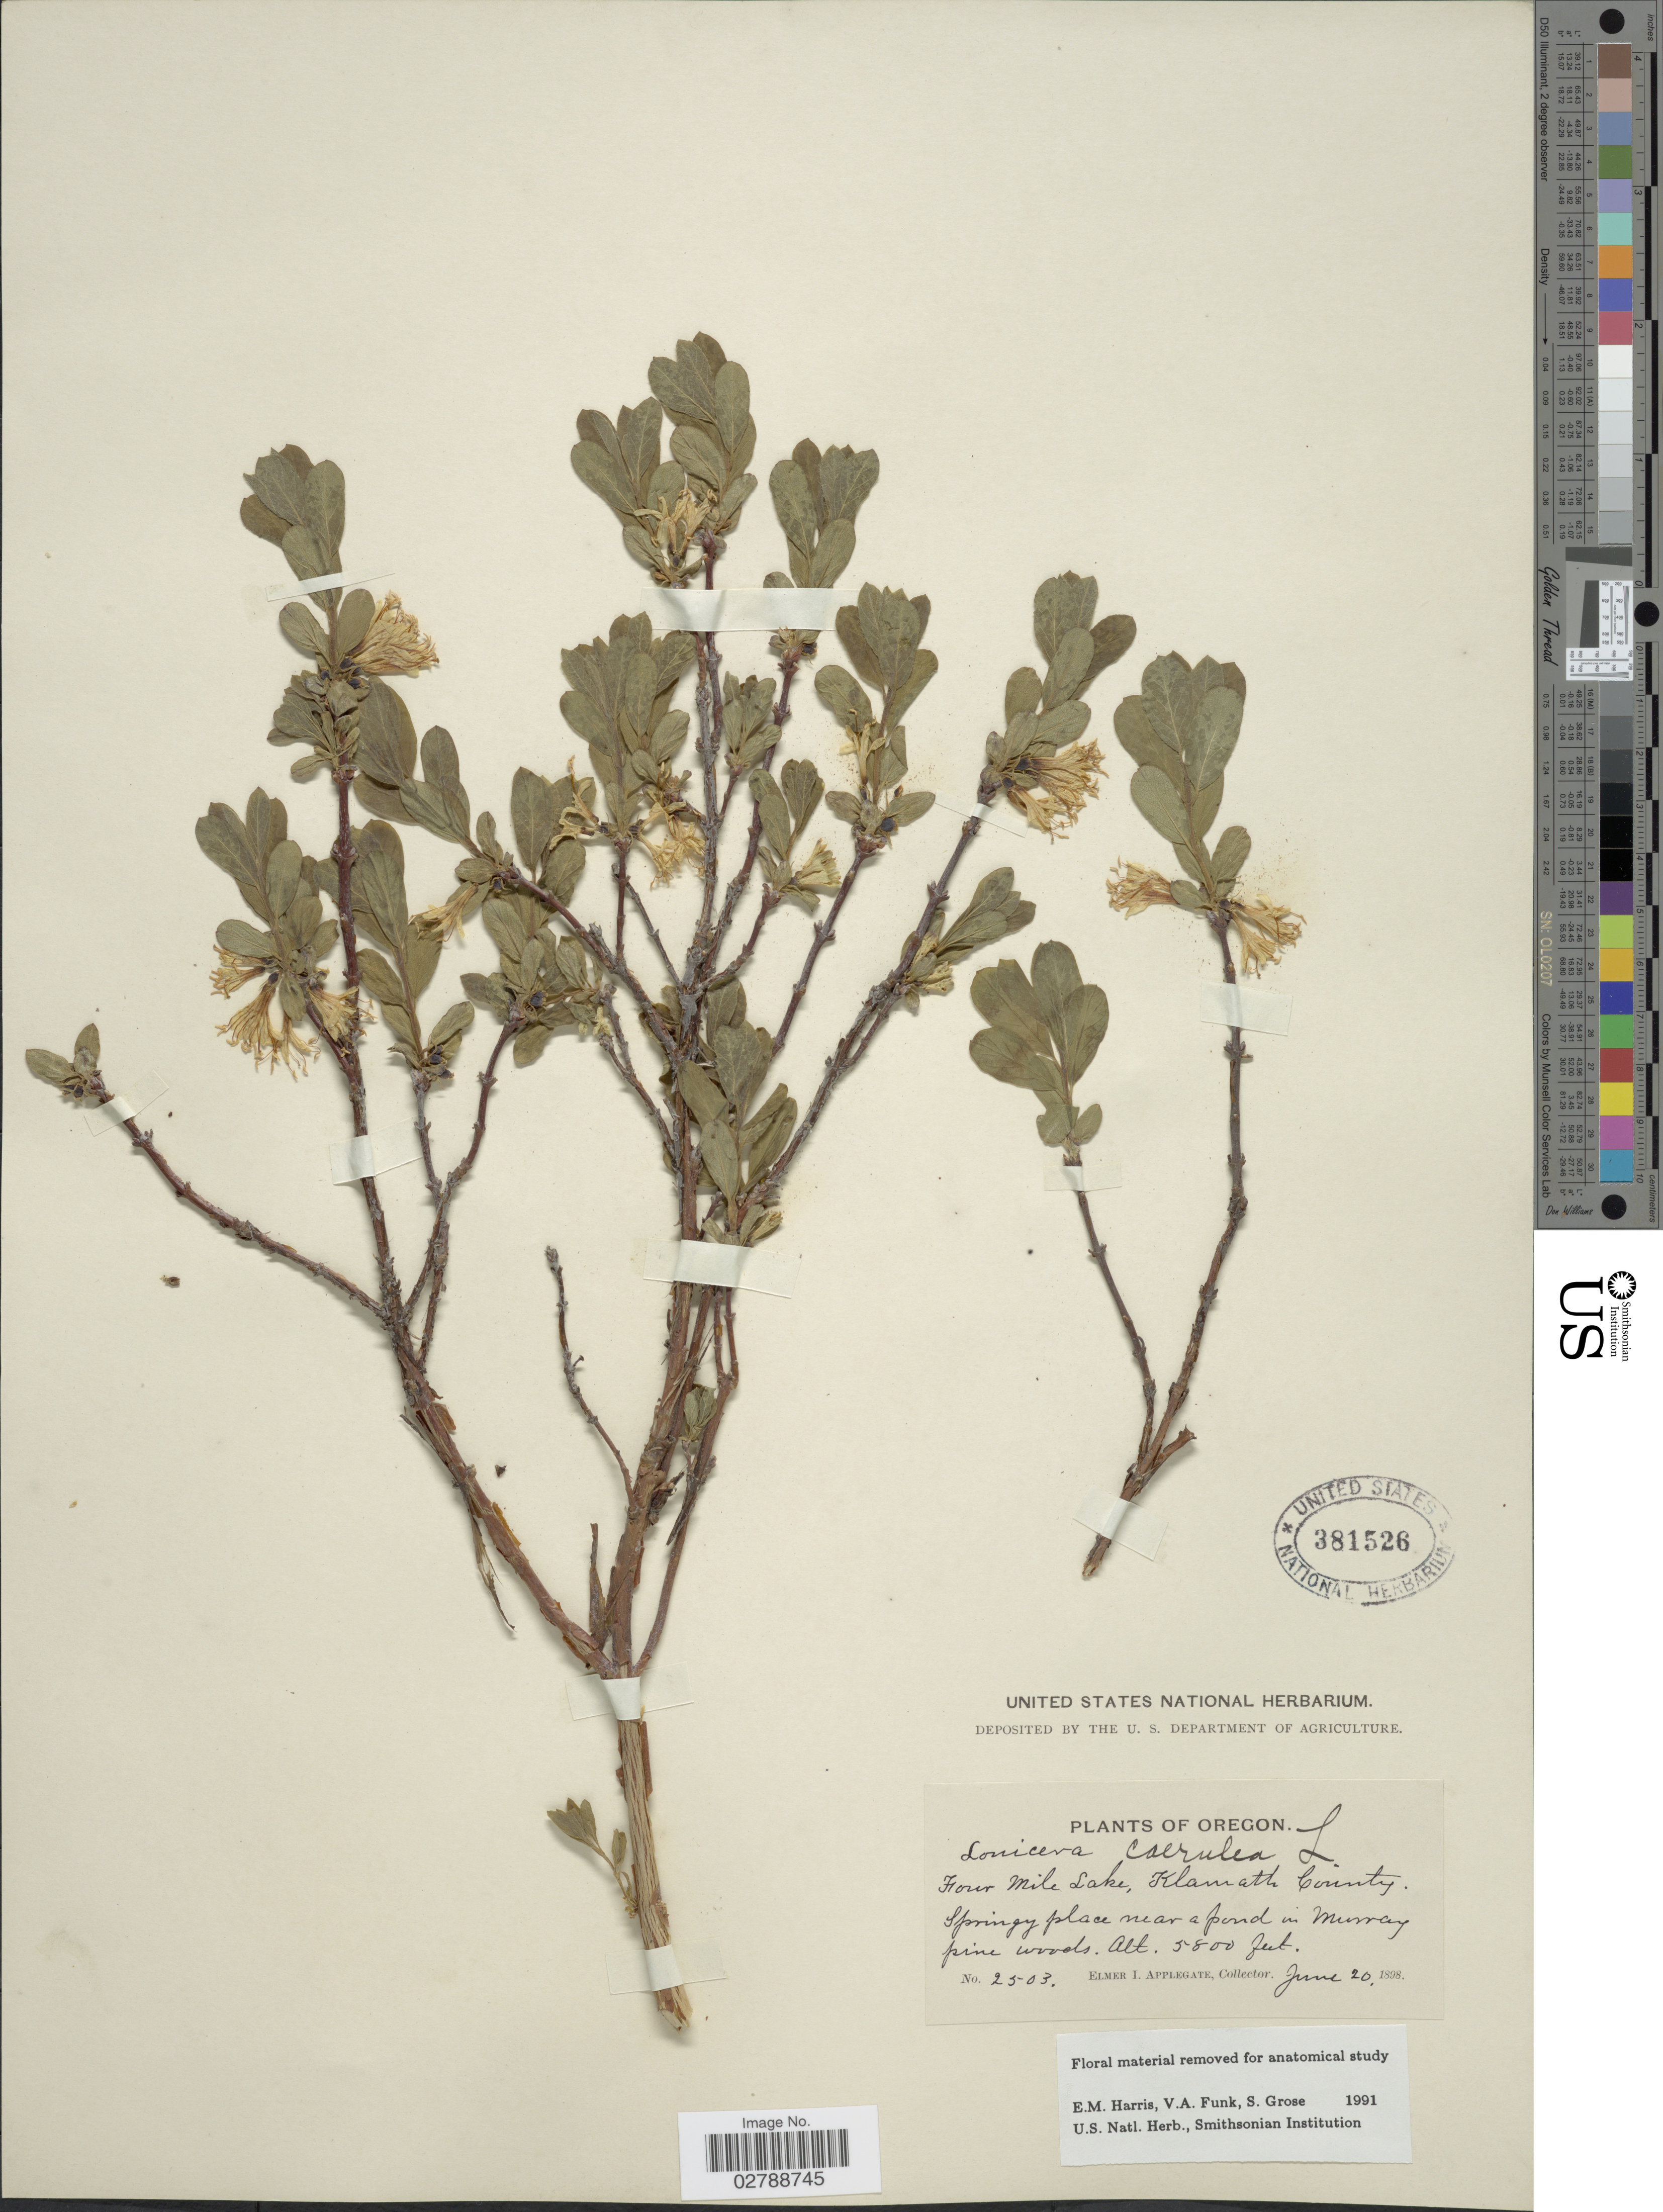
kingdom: Plantae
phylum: Tracheophyta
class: Magnoliopsida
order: Dipsacales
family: Caprifoliaceae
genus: Lonicera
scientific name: Lonicera caerulea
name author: L.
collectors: E. I. Applegate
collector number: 2503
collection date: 1898-06-20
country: United States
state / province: Oregon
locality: Four Mile Lake, Klamath County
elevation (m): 1768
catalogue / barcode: US 381526